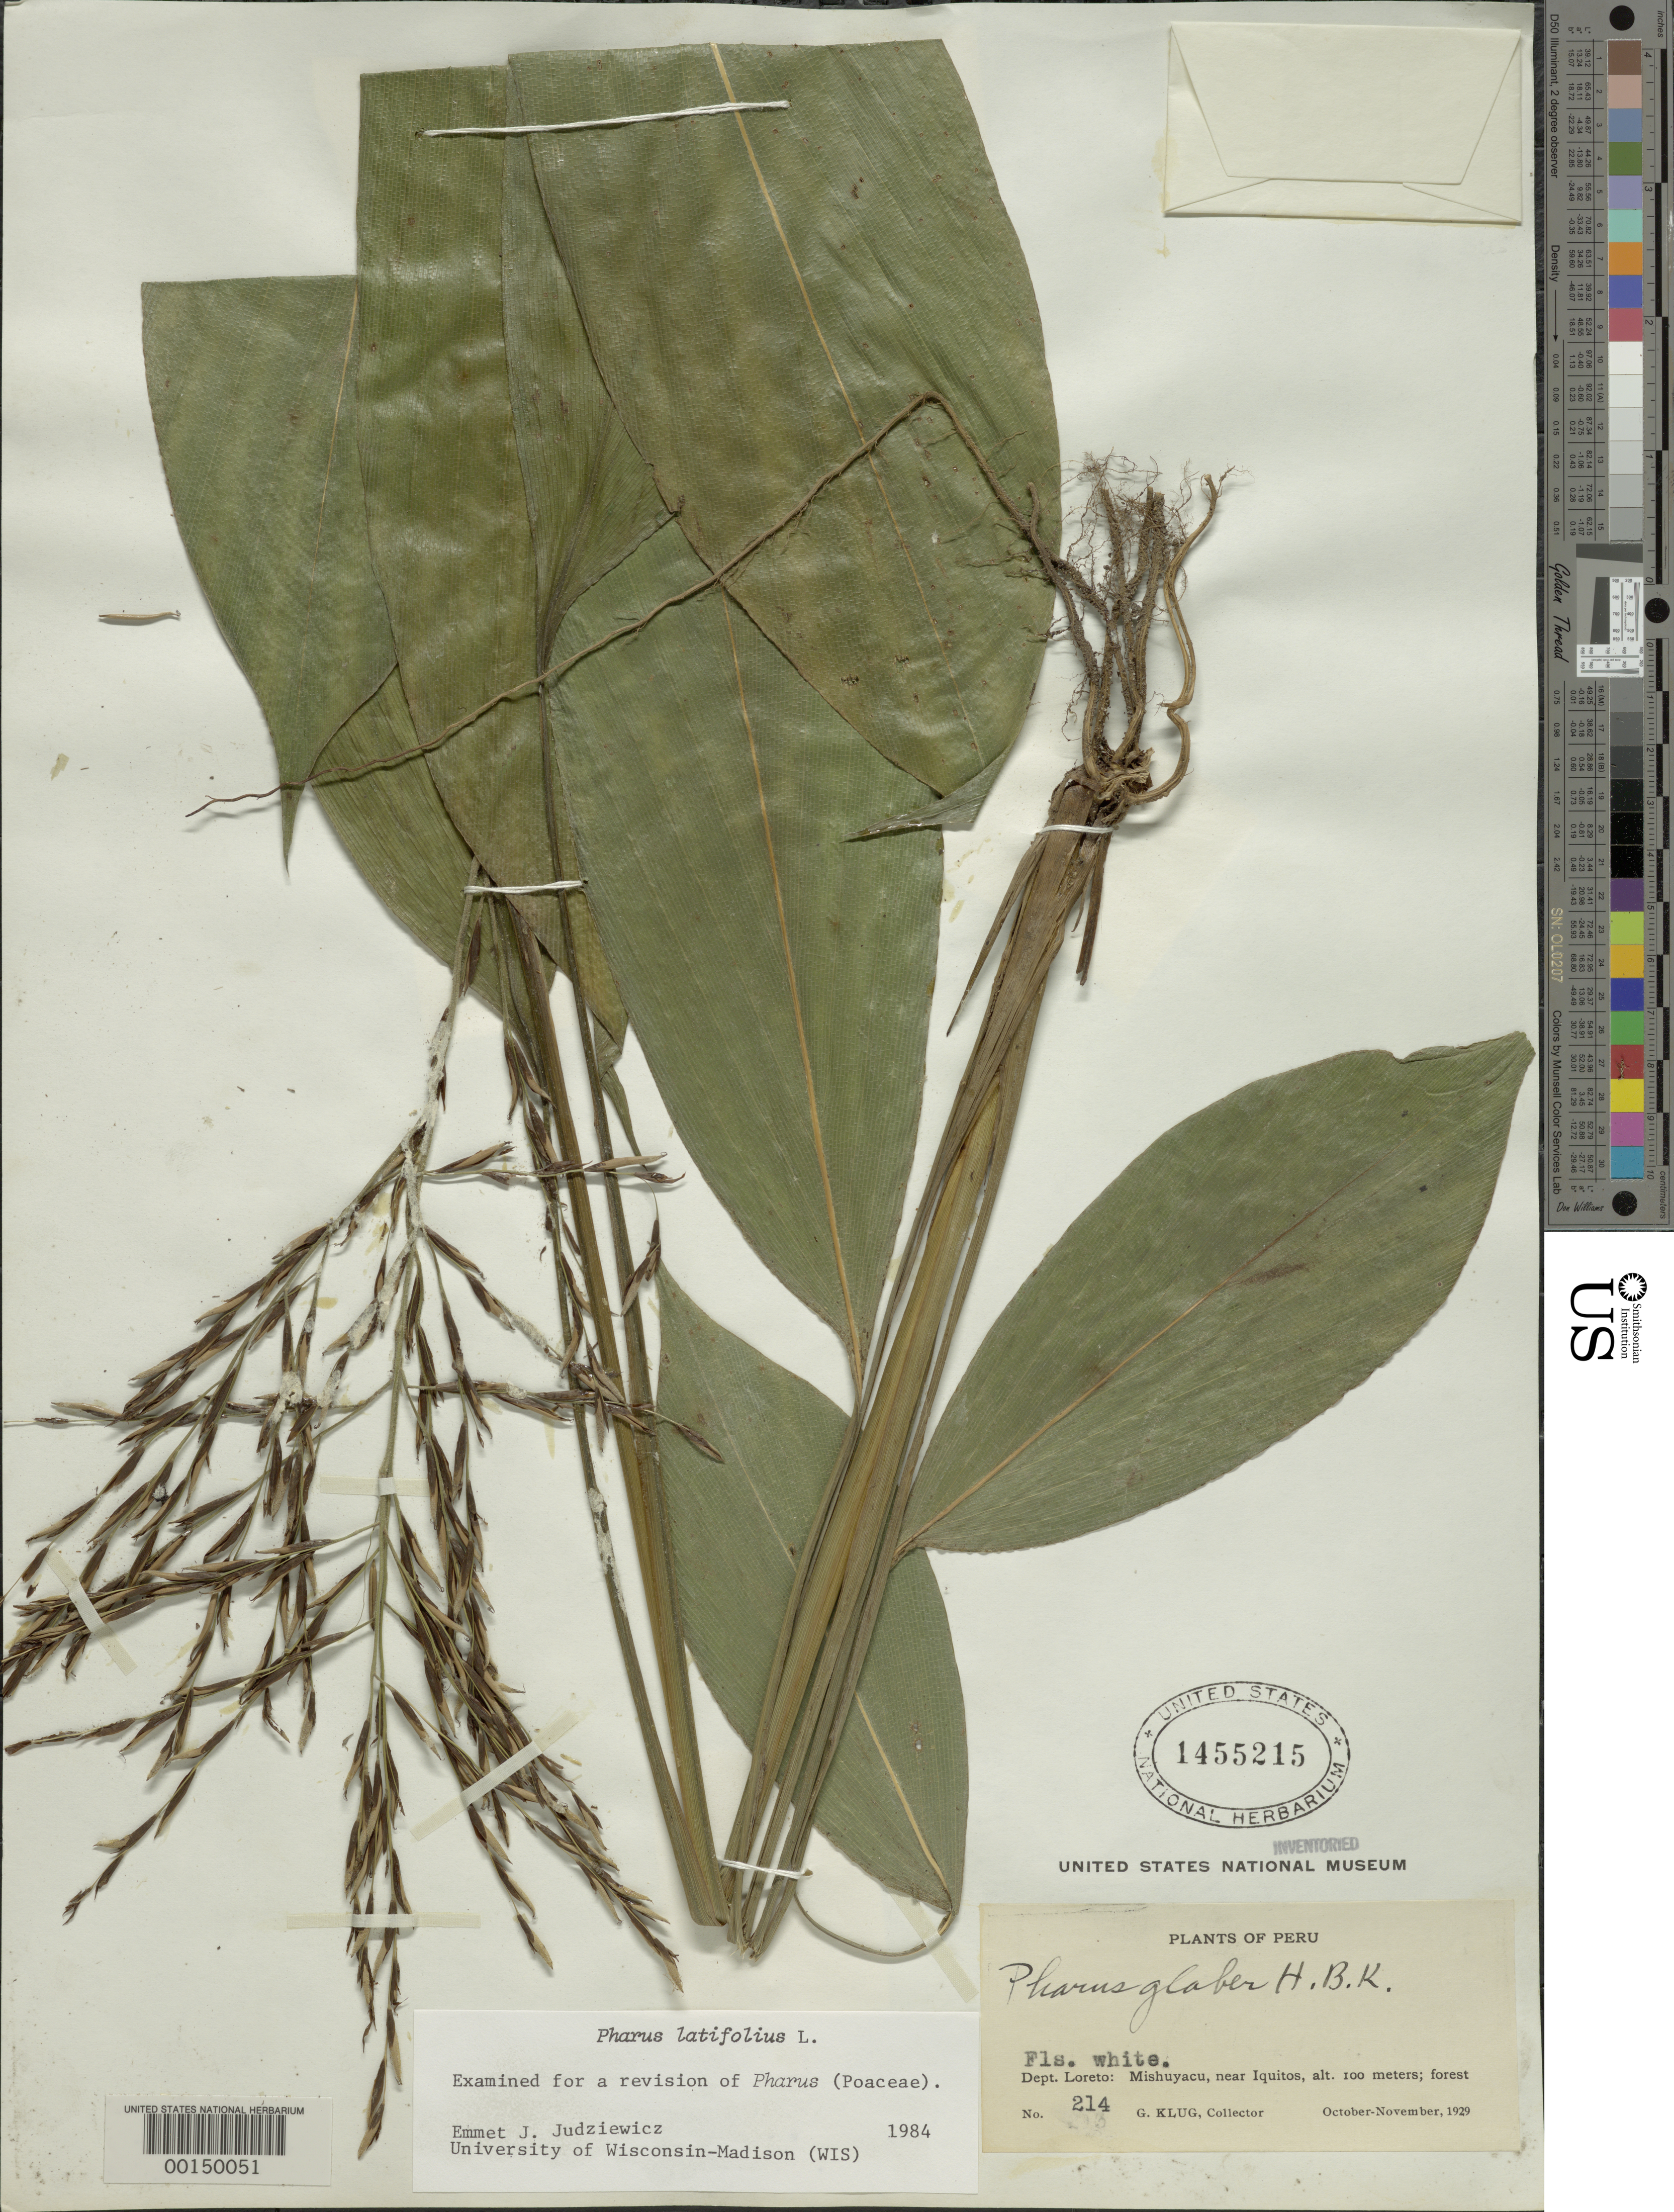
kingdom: Plantae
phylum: Tracheophyta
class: Liliopsida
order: Poales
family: Poaceae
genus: Pharus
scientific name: Pharus latifolius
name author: L.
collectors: G. Klug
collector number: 214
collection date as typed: Oct 1929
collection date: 1929-10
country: Peru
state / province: Loreto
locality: Mishuyacu, iquitos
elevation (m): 100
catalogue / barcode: US 1455215